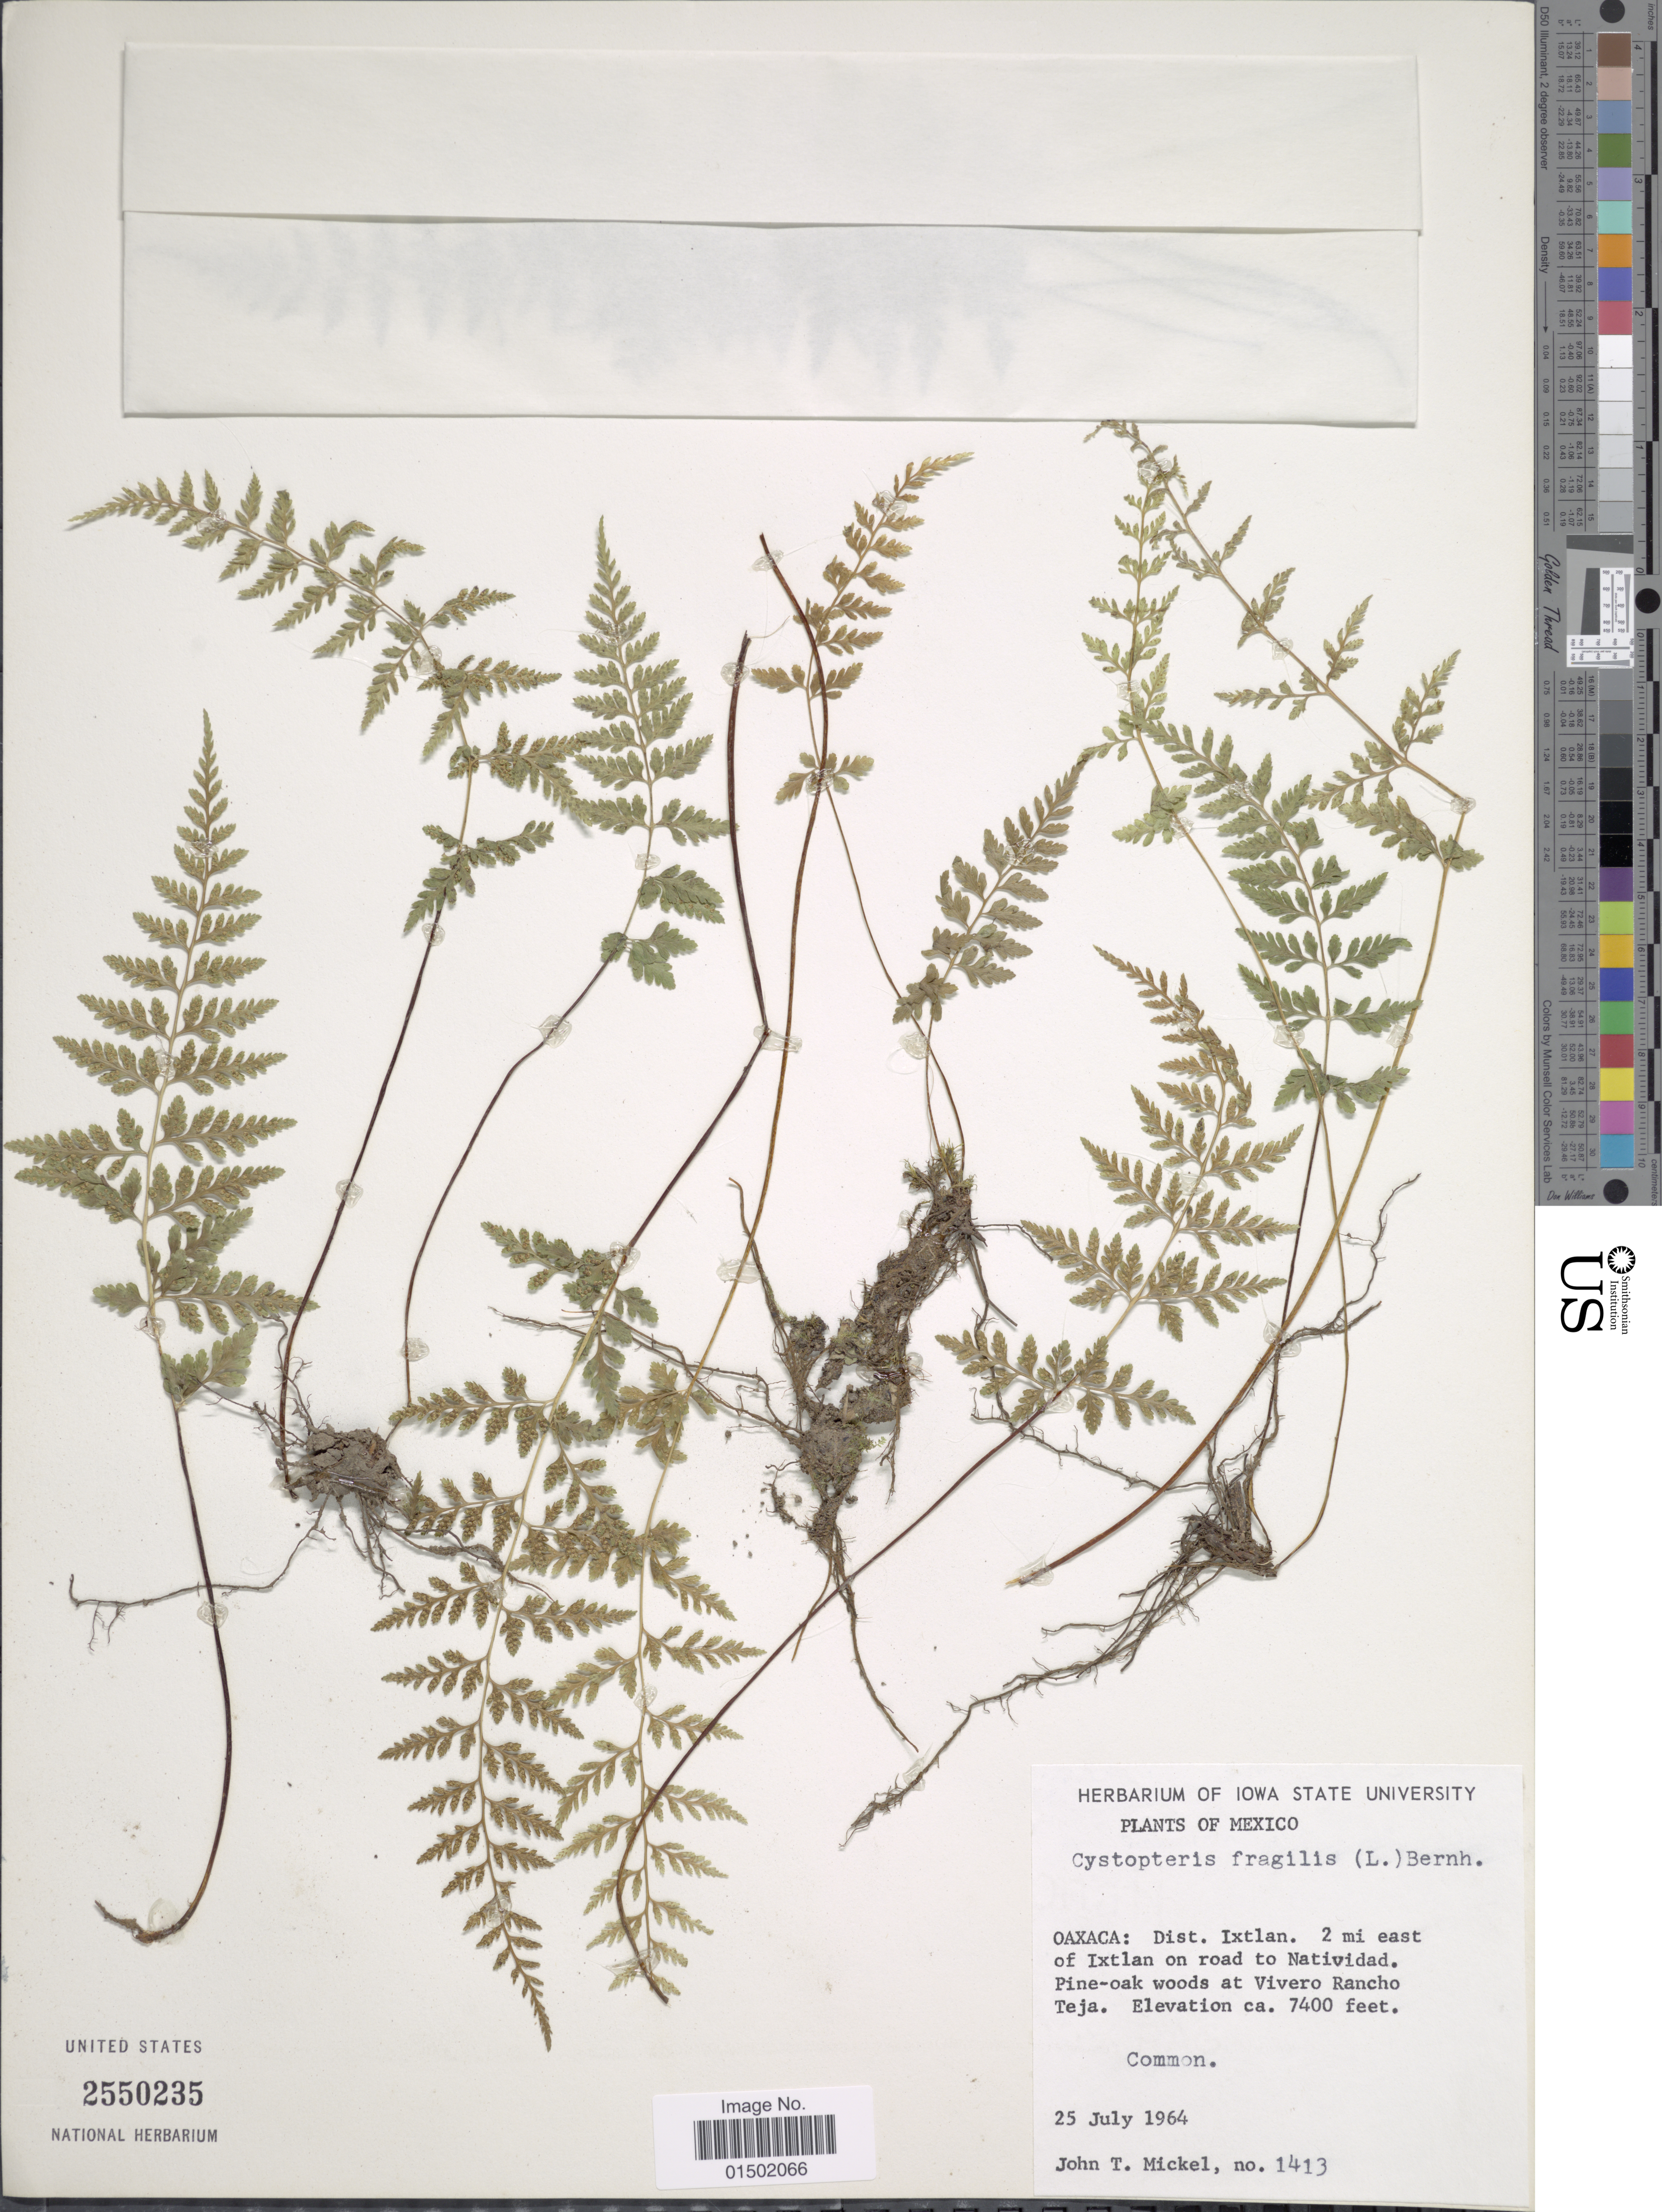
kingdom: Plantae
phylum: Tracheophyta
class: Polypodiopsida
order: Polypodiales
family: Cystopteridaceae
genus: Cystopteris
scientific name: Cystopteris fragilis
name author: (L.) Bernh.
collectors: J. T. Mickel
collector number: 1413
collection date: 1964-07-25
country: Mexico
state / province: Oaxaca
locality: Dist. Ixtlan. 2 mi east of Ixtlan on road to Natividad. Pine-oaks woods at Vivero Rancho Teja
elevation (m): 2256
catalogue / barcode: US 2550235